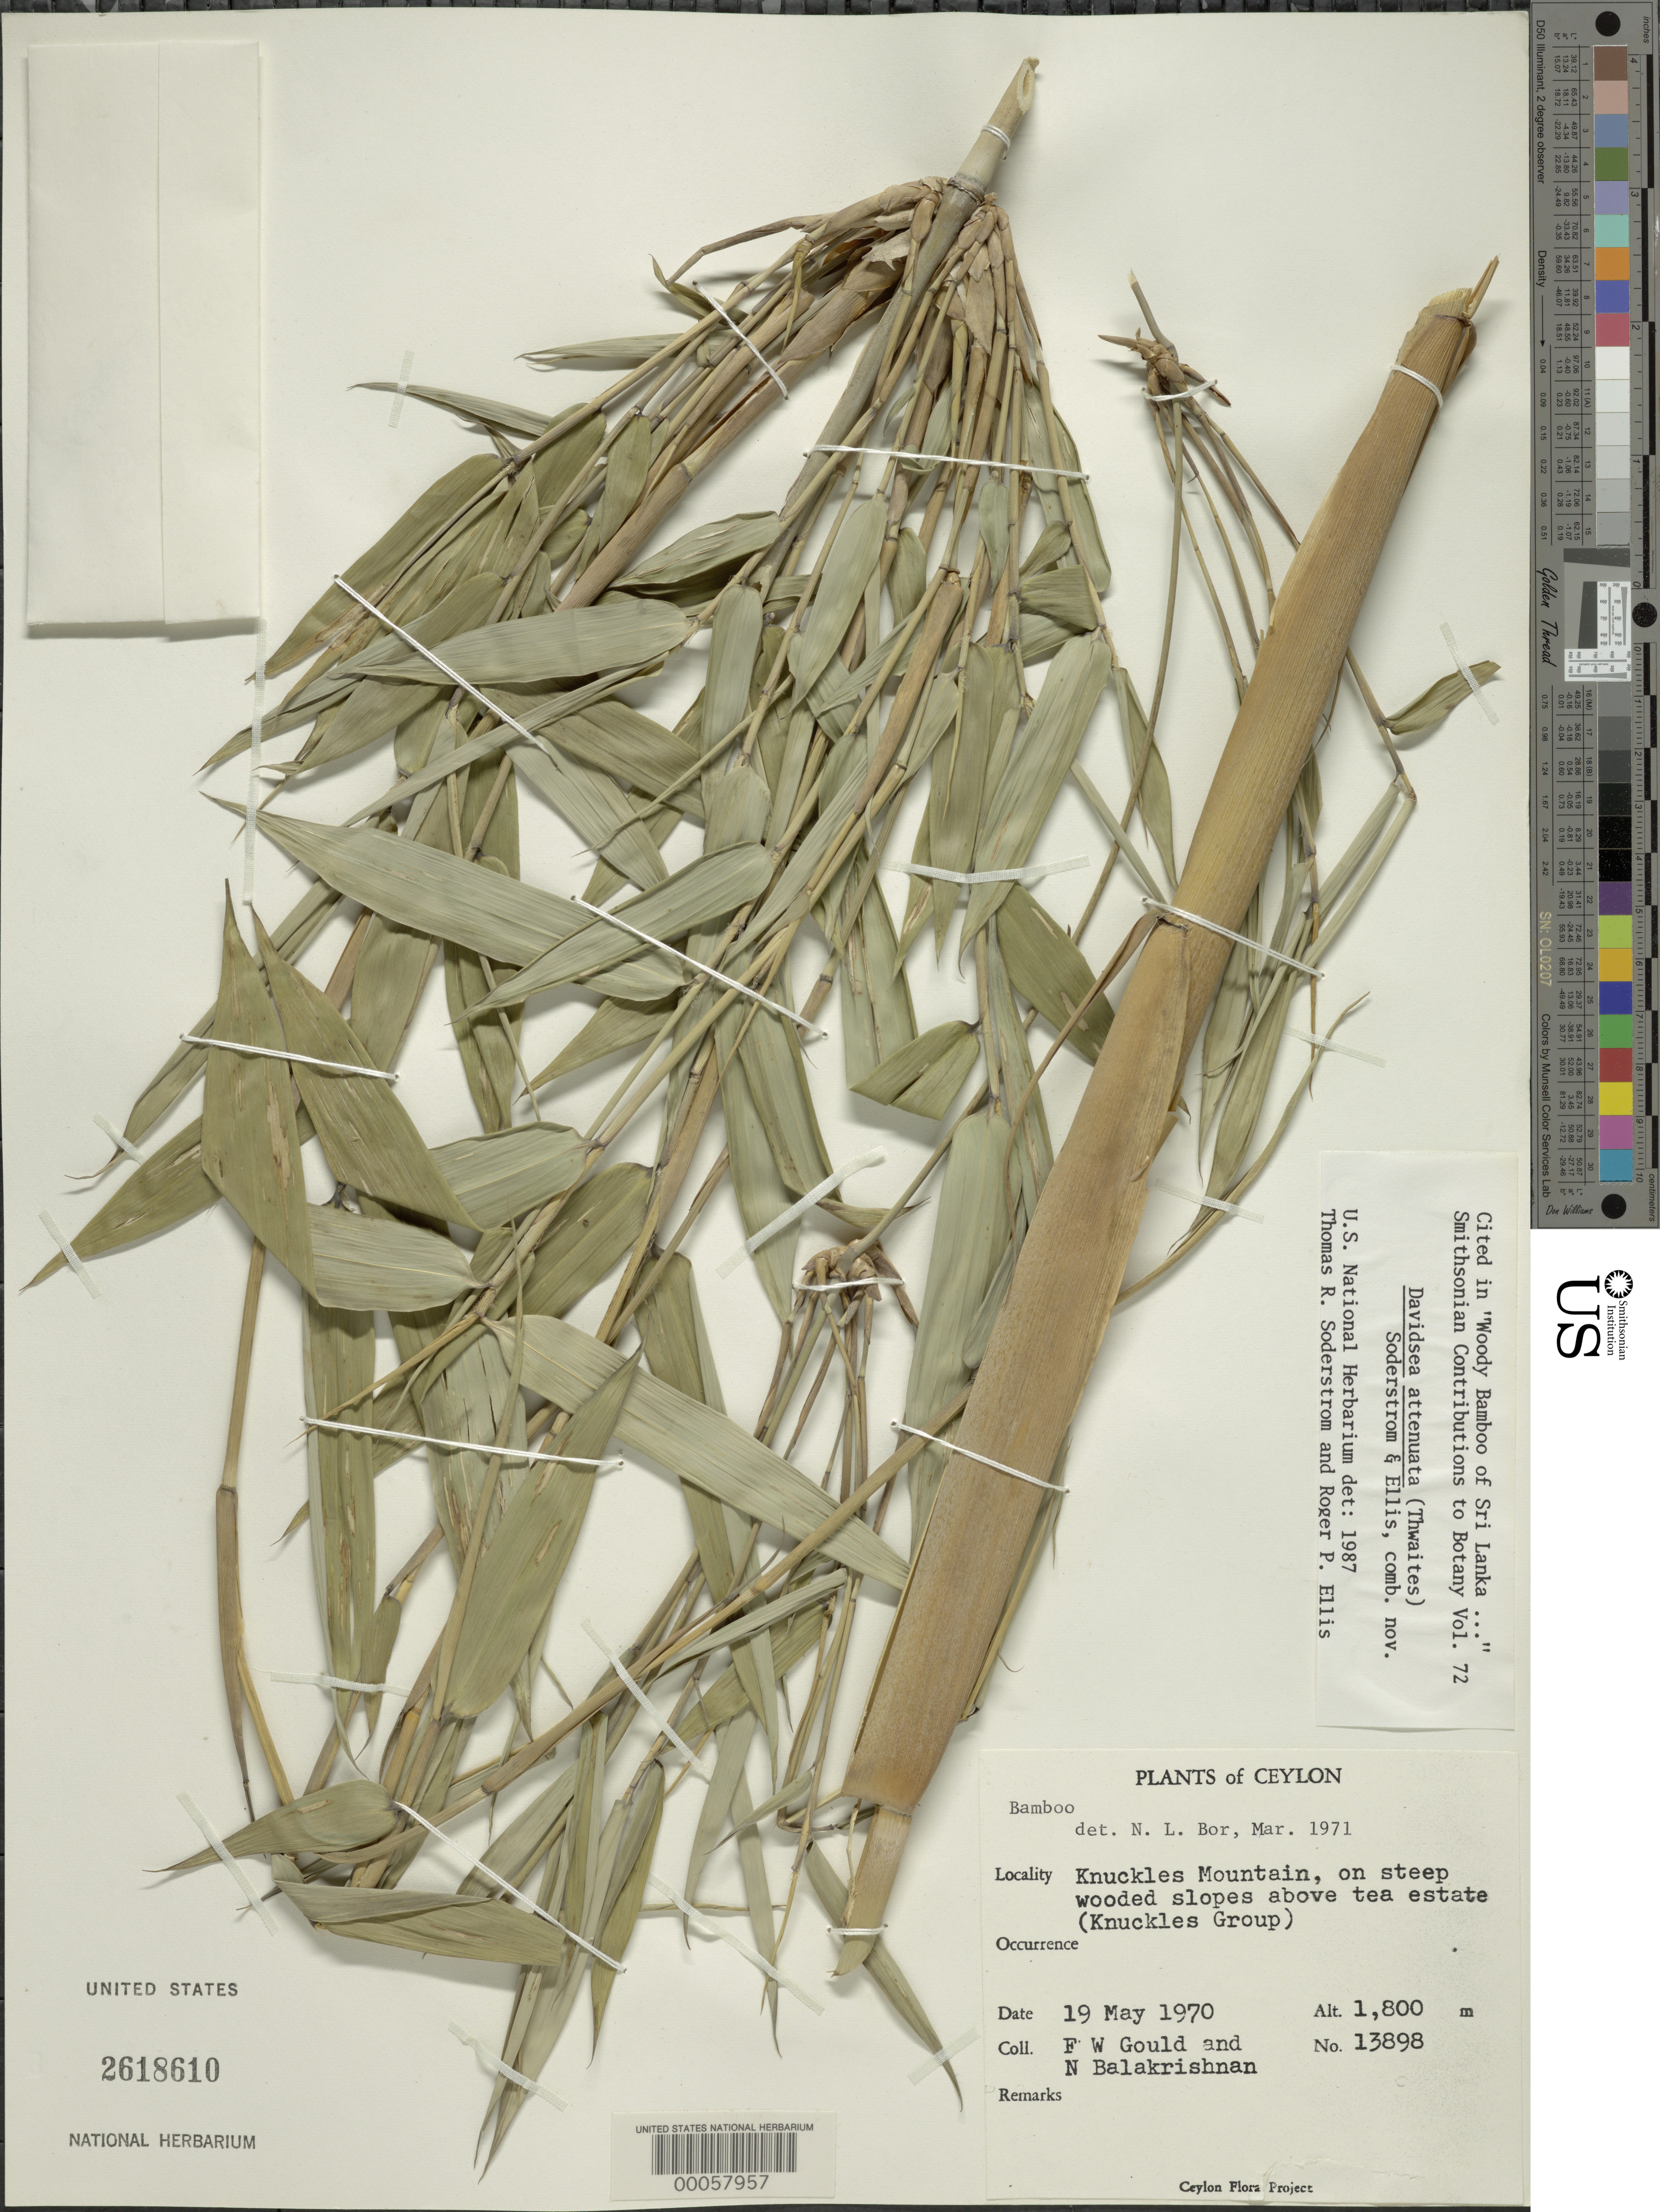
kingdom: Plantae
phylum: Tracheophyta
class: Liliopsida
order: Poales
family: Poaceae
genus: Davidsea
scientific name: Davidsea attenuata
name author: (Thwaites) Soderstr. & R.P. Ellis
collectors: F. W. Gould & N. Balakrishnan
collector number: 13898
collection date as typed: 19 May 1970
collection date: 1970-05-19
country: Sri Lanka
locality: Knuckles mountain, above tea estate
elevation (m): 1800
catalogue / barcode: US 2618610